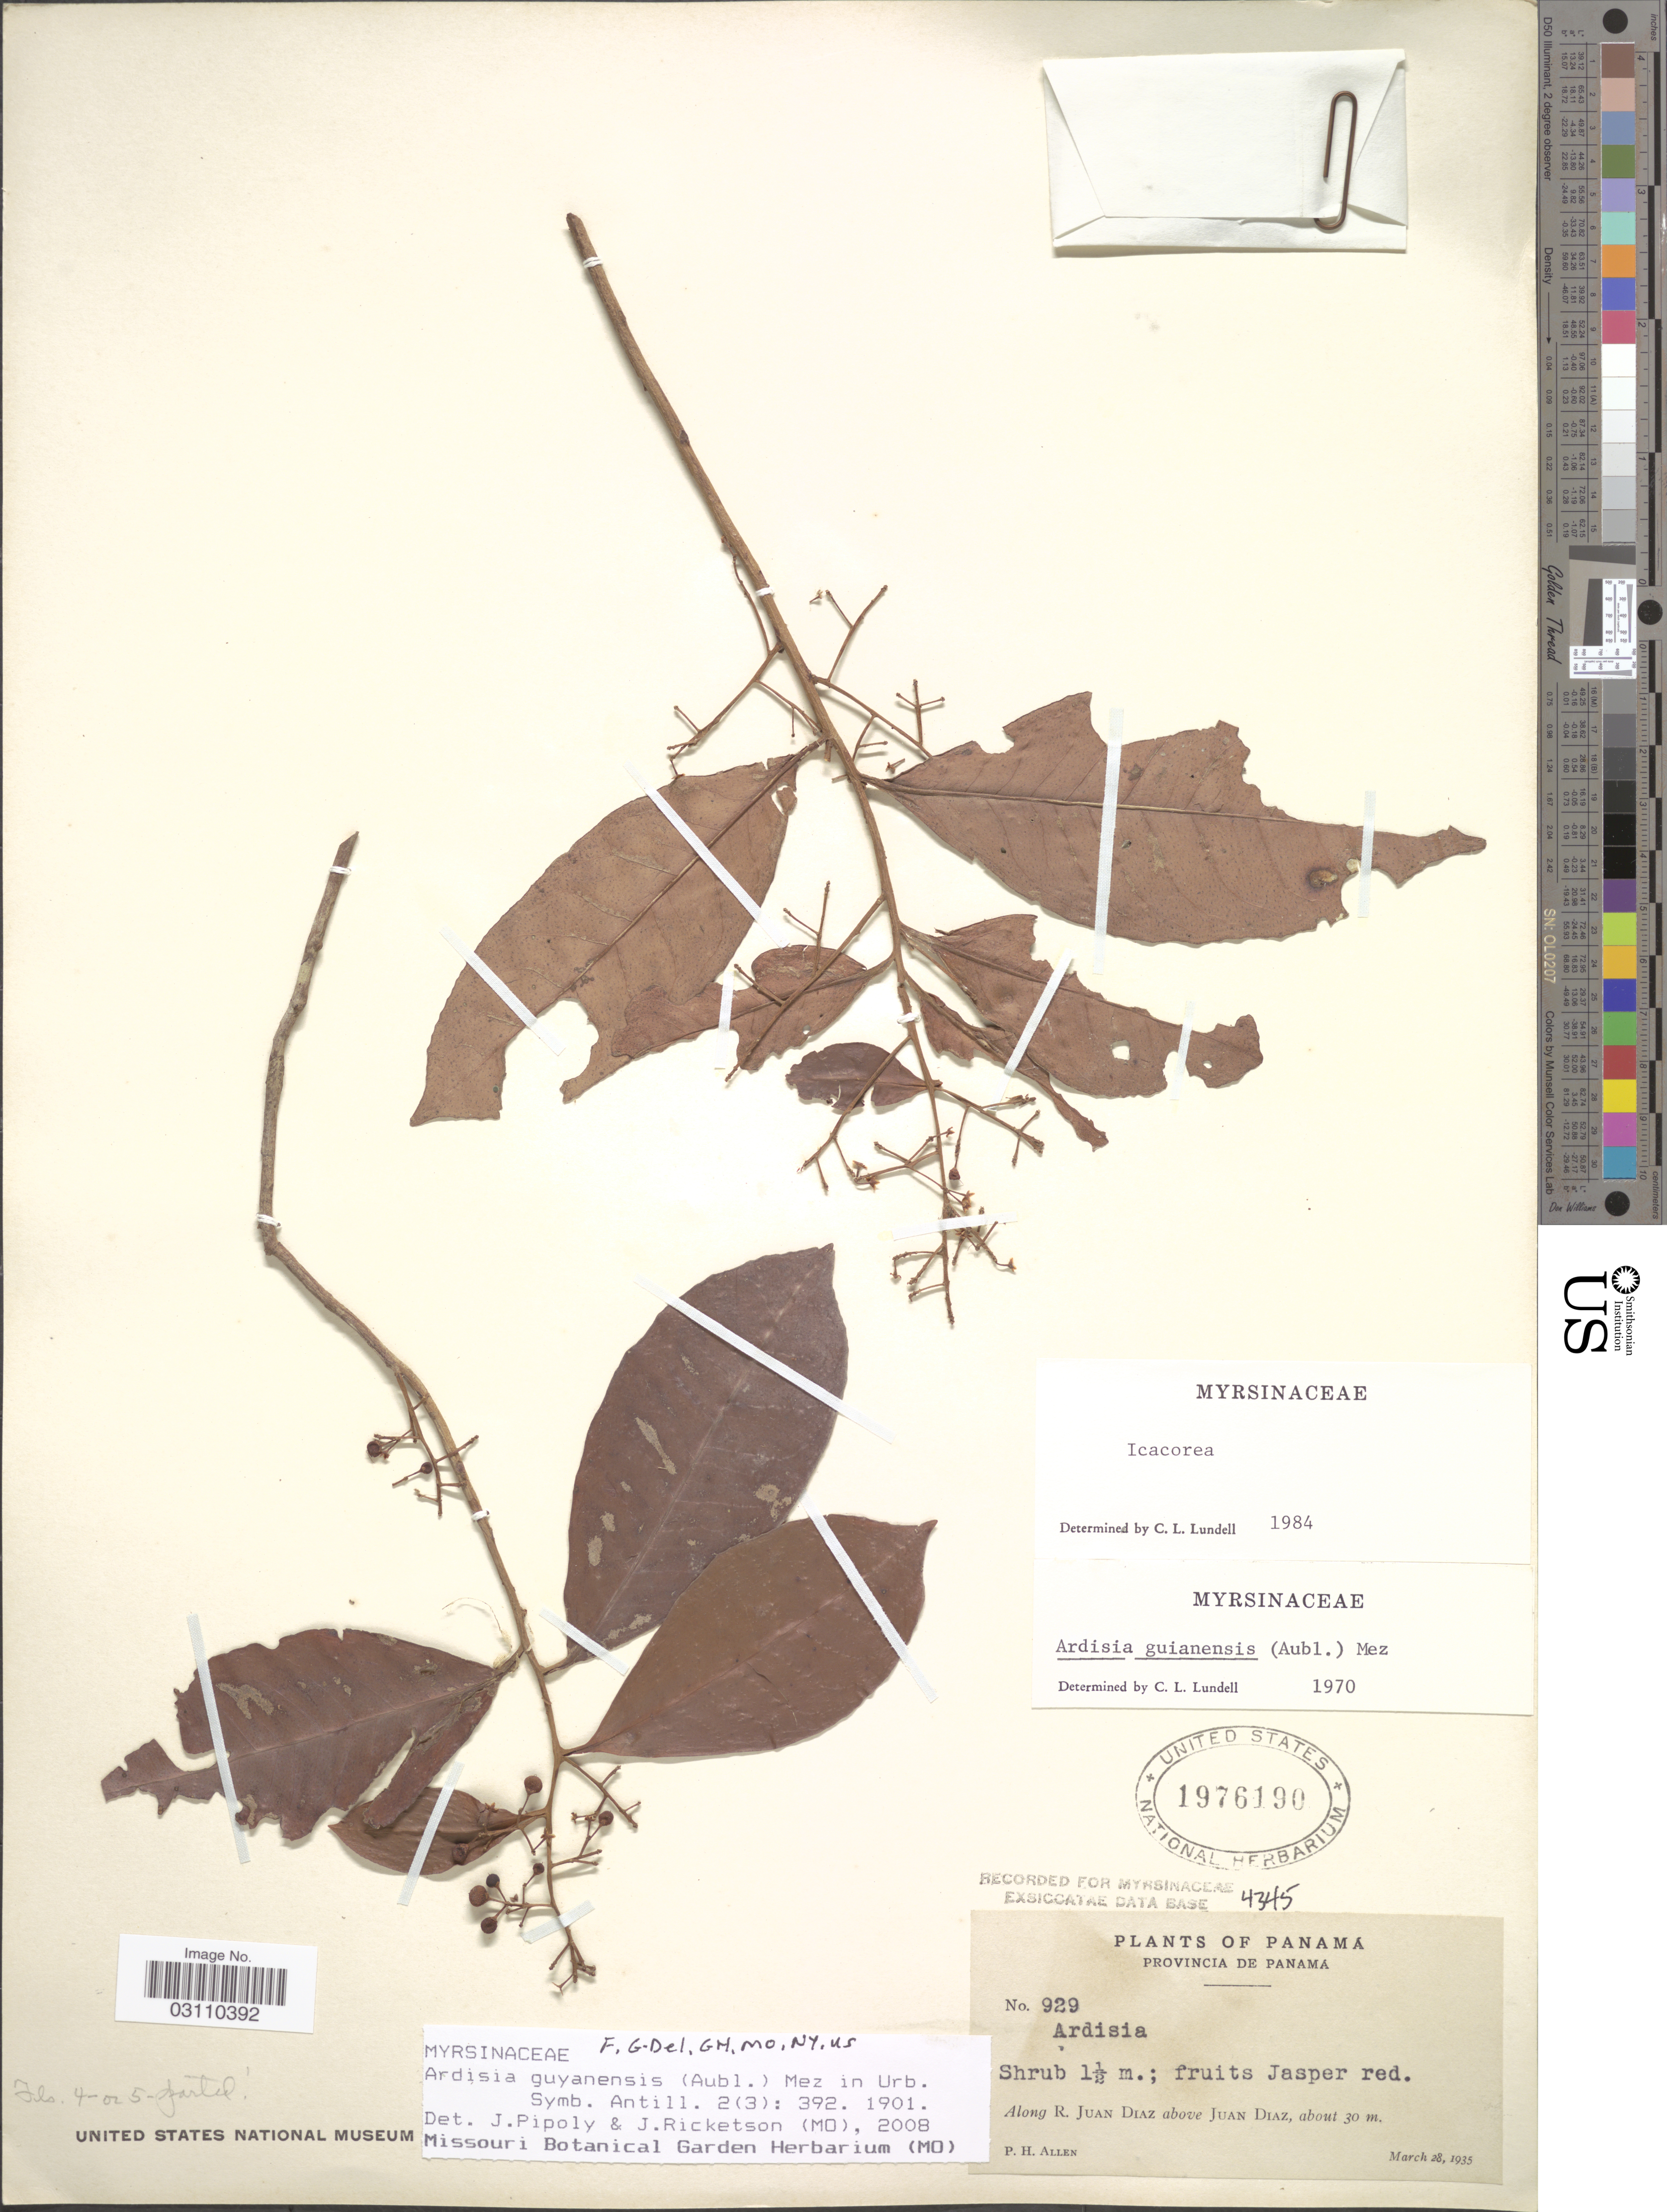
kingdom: Plantae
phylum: Tracheophyta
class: Magnoliopsida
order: Ericales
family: Primulaceae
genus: Ardisia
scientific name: Ardisia guianensis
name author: (Aubl.) Mez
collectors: P. H. Allen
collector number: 929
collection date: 1935-03-28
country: Panama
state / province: Panamá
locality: Along R. Juan Diaz above Juan Diaz.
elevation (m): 30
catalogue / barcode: US 1976190